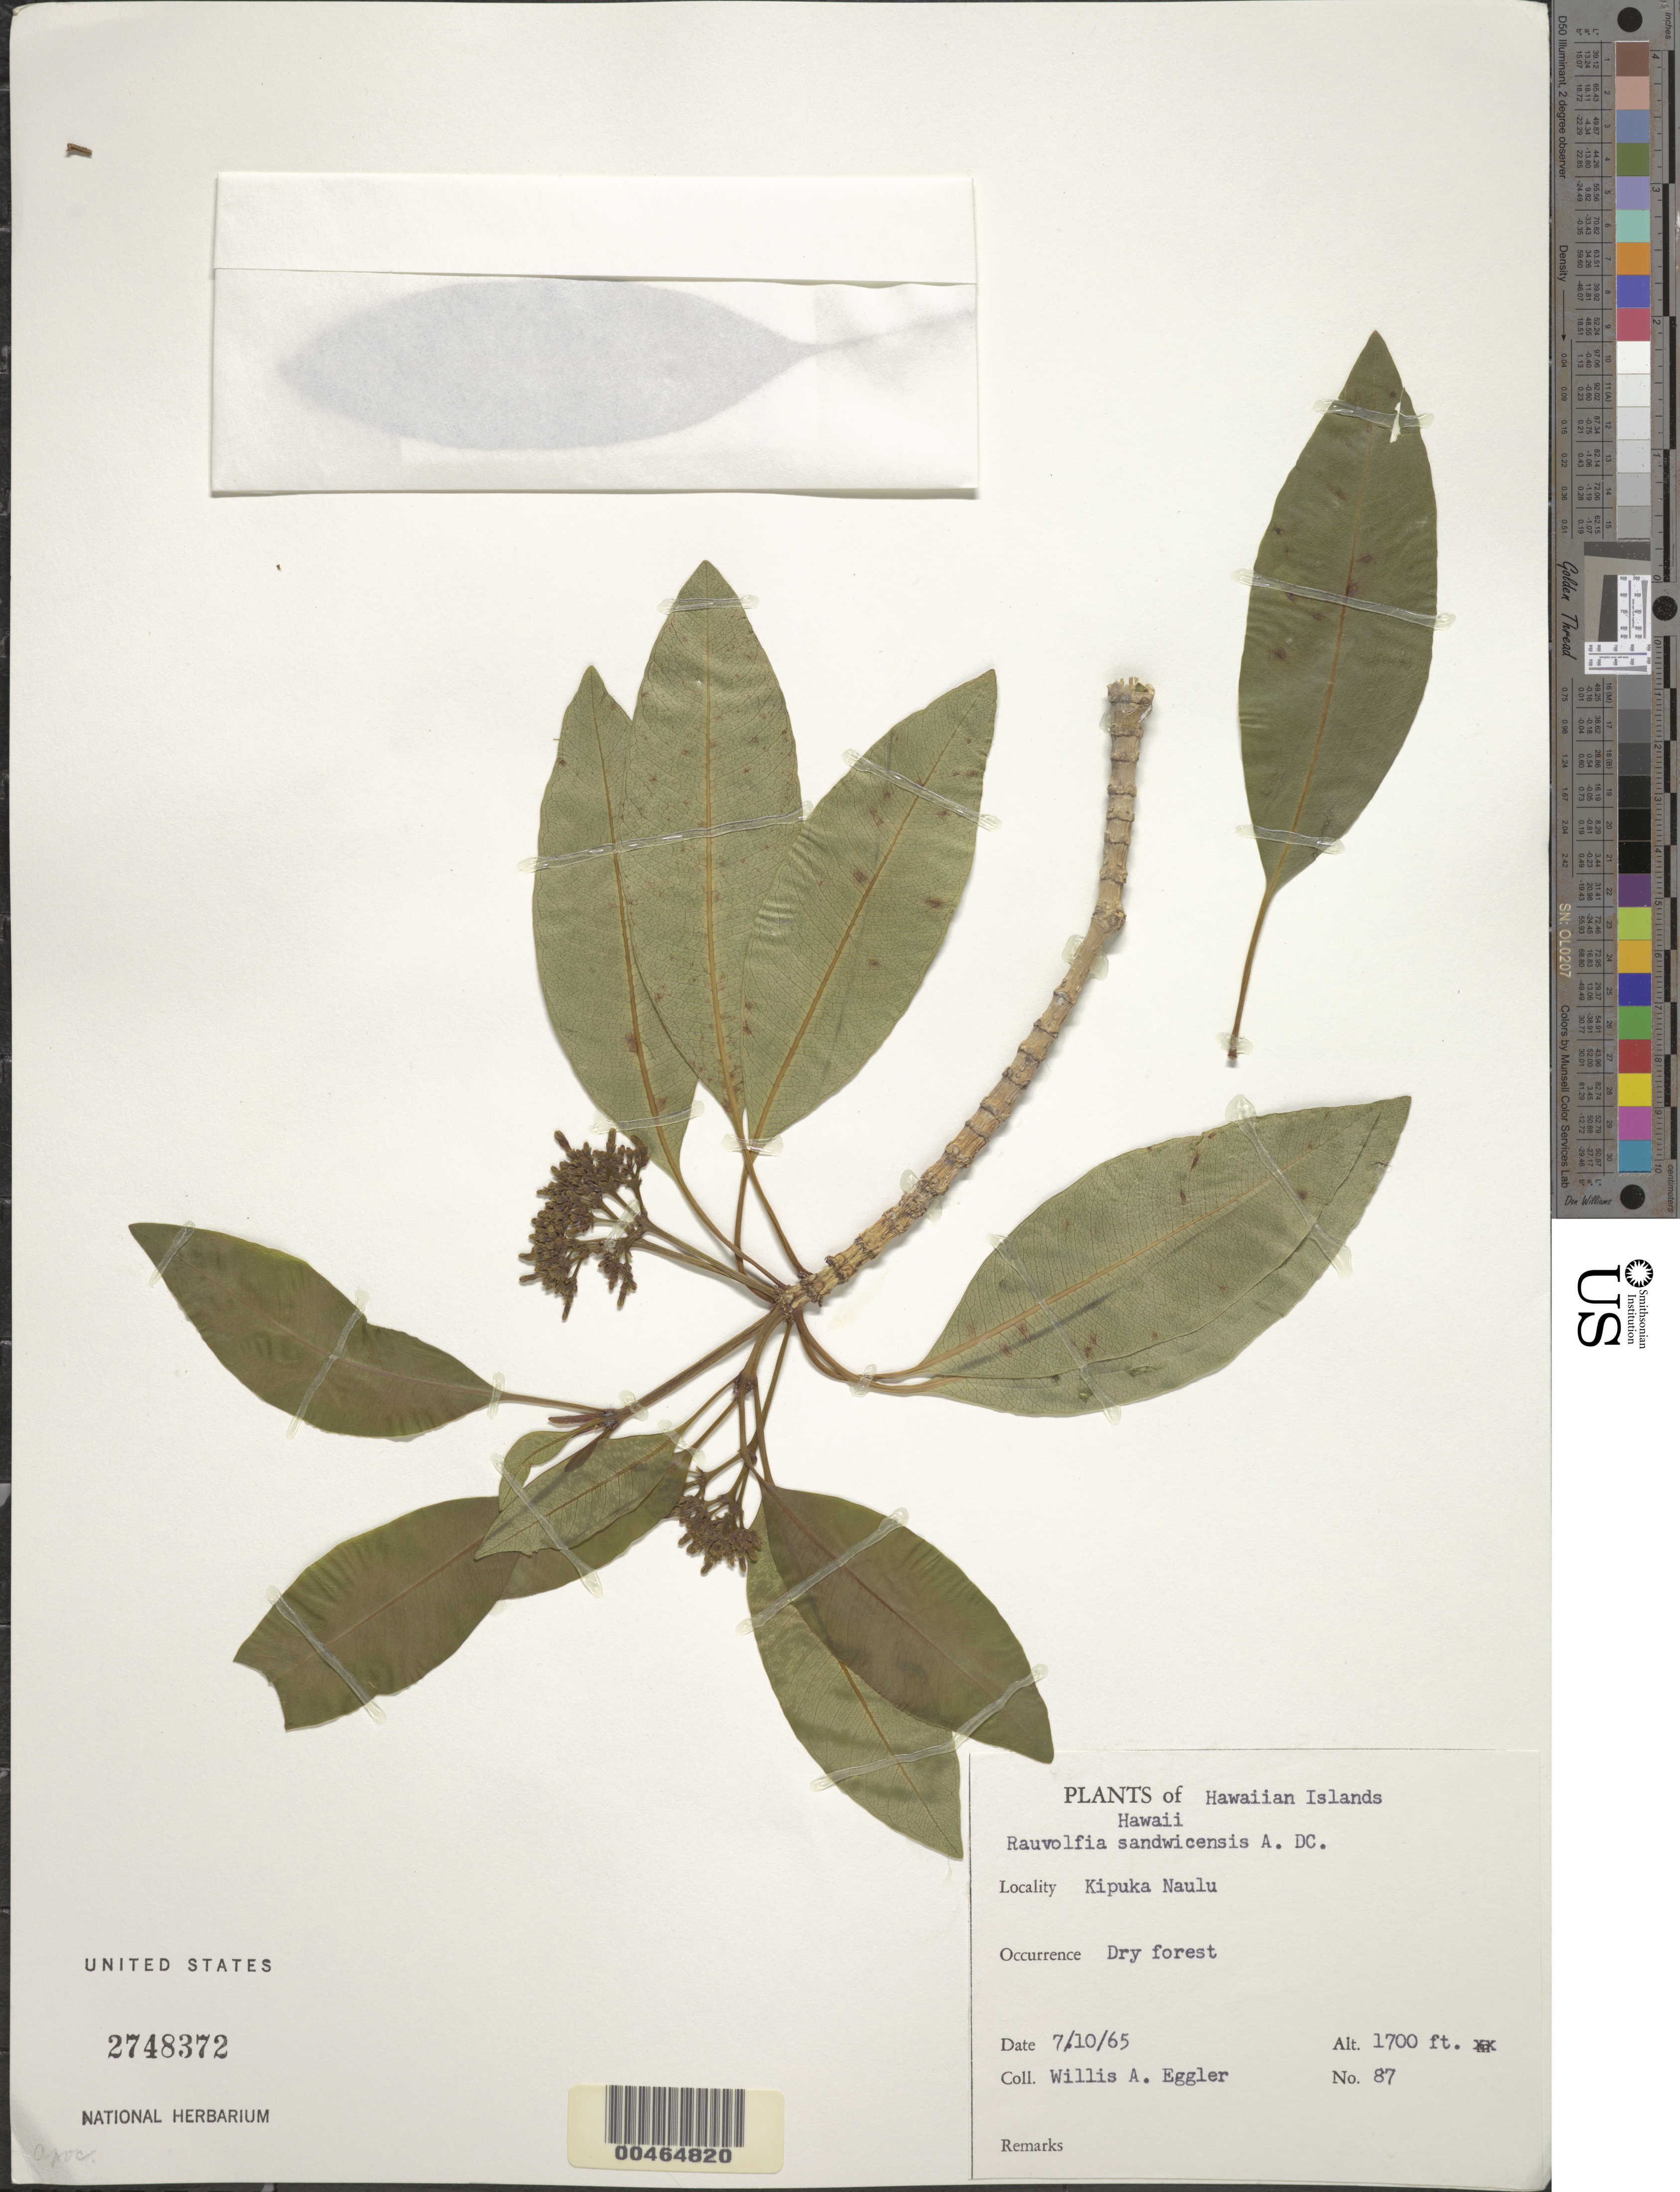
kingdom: Plantae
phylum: Tracheophyta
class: Magnoliopsida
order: Gentianales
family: Apocynaceae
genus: Rauvolfia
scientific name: Rauvolfia sandwicensis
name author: A. DC.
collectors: W. A. Eggler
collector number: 87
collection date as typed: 10 Jul 1965 or 7 Oct 1965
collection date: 1965-07-10 or 1965-10-07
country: United States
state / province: Hawaii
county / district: Hawaii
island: Hawaii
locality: Kipuka Naulu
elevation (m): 518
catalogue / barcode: US 2748372